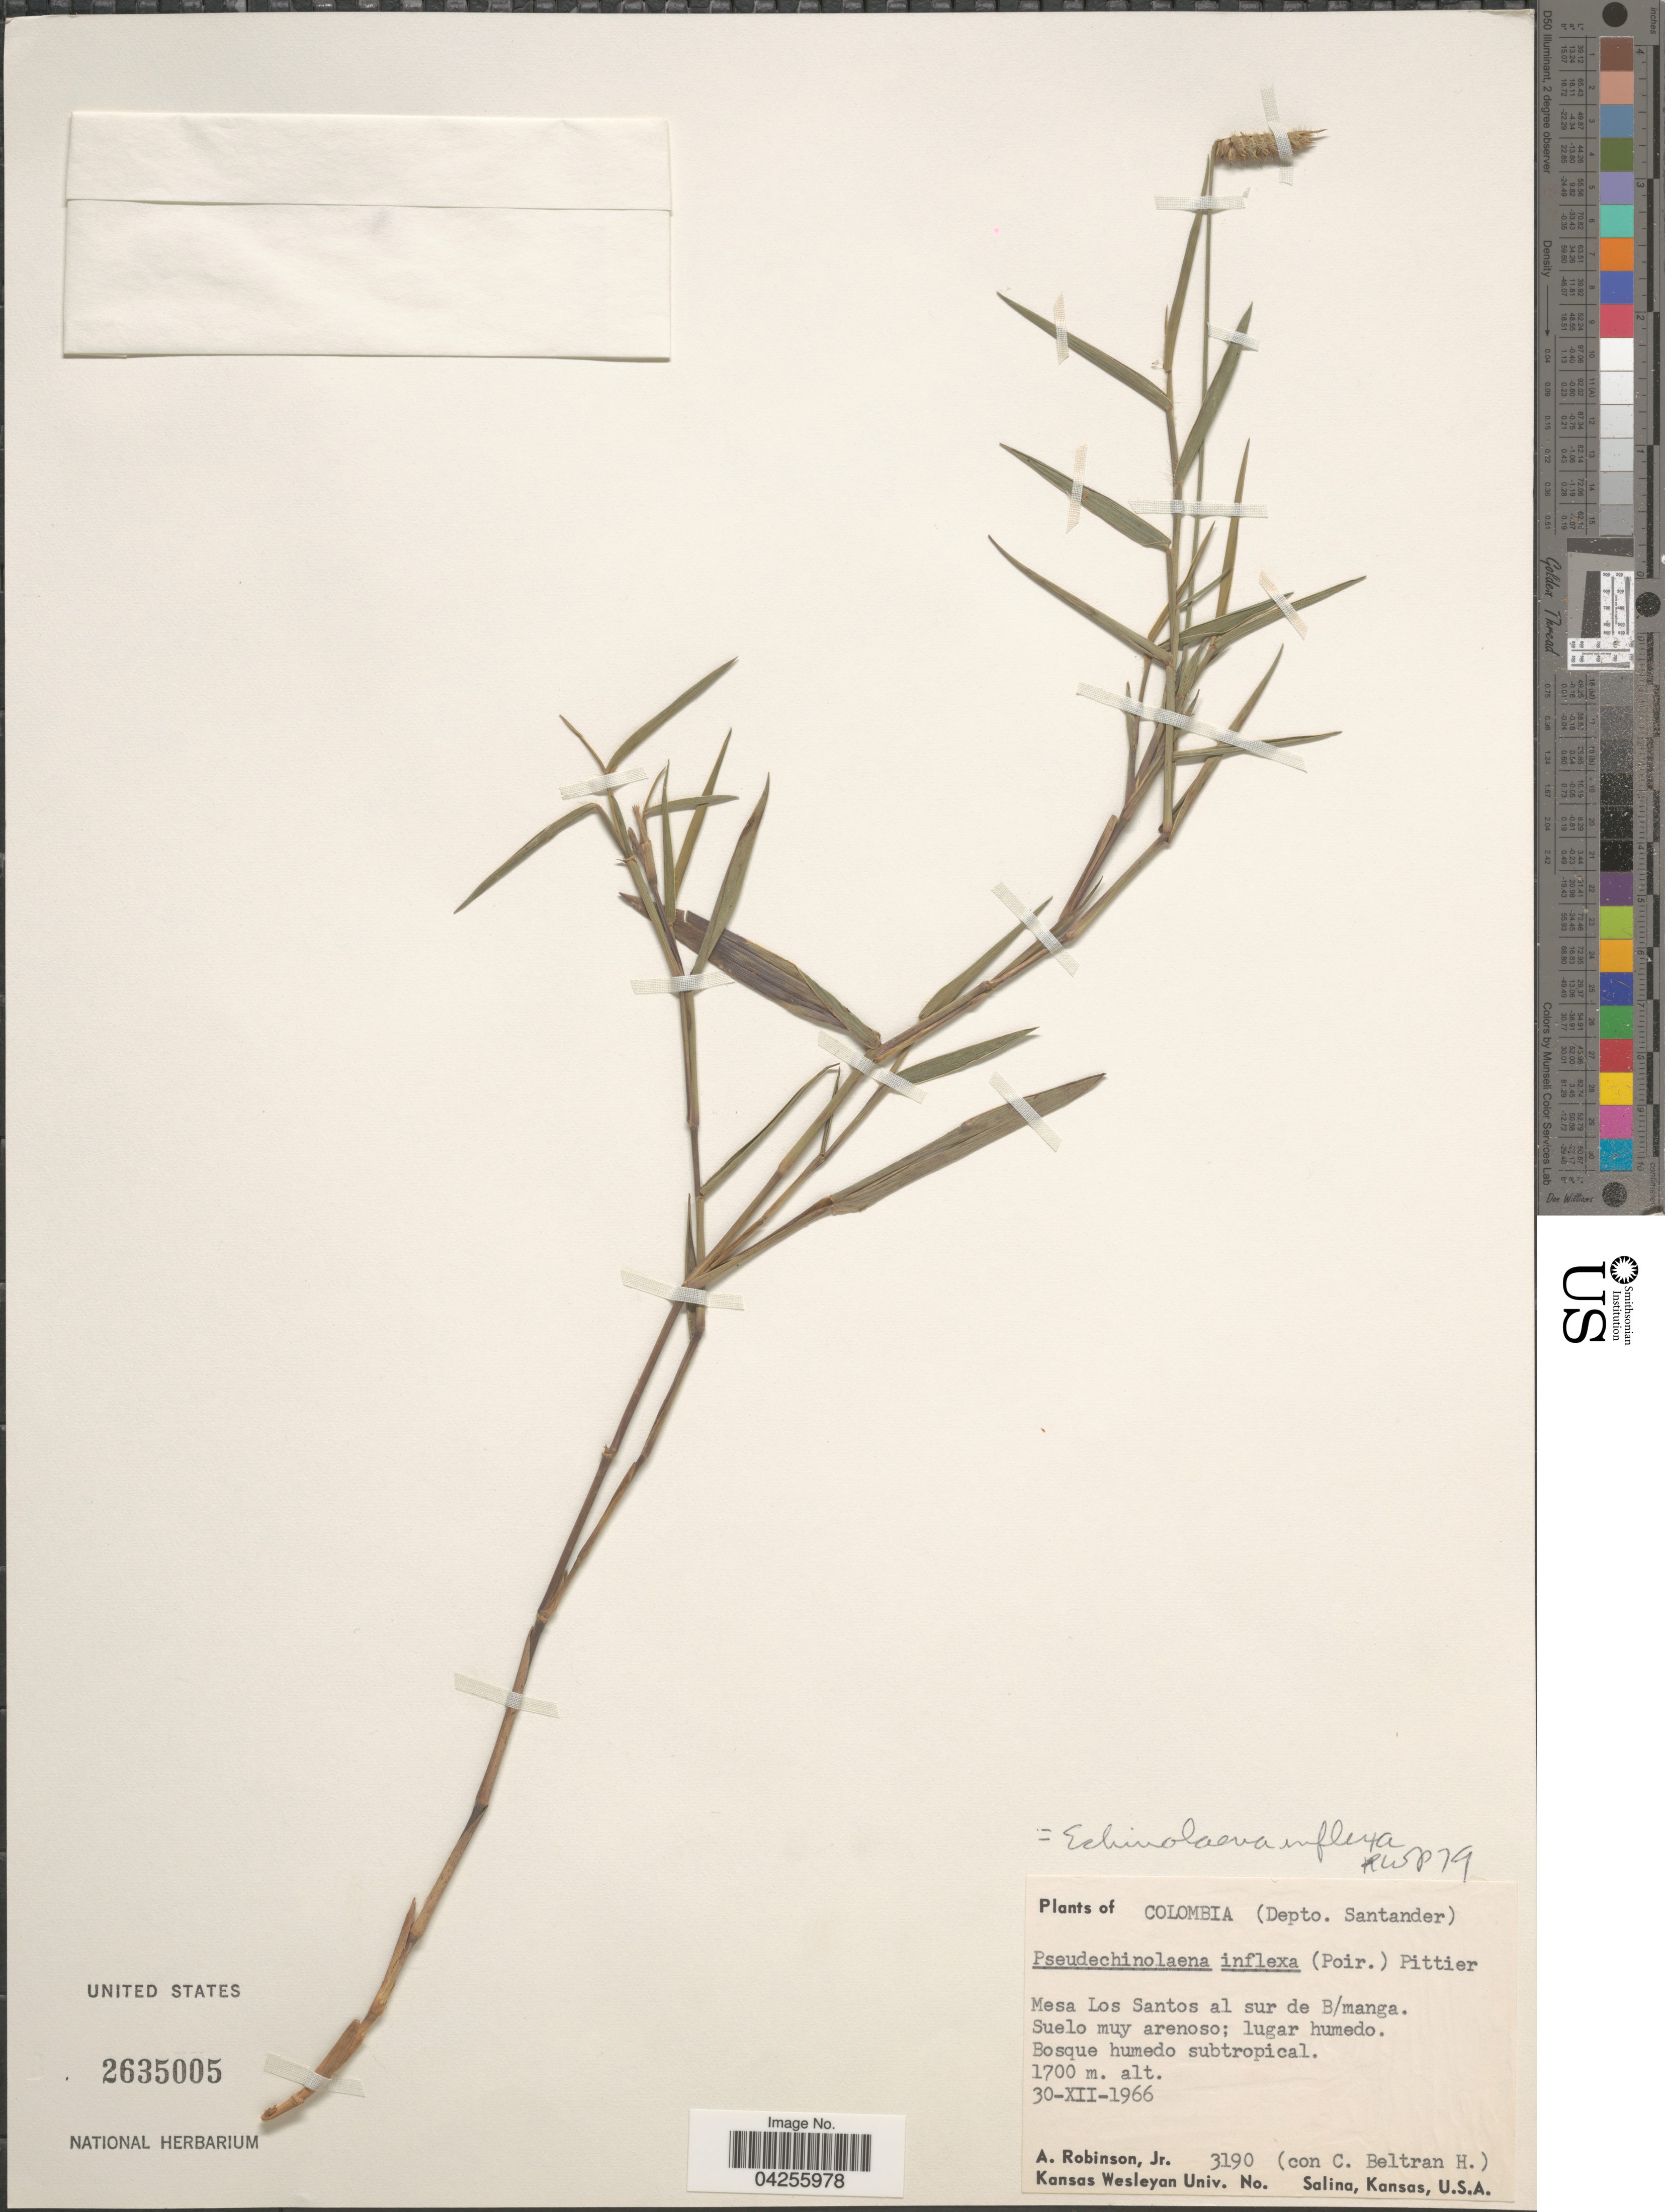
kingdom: Plantae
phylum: Tracheophyta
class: Liliopsida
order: Poales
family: Poaceae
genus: Echinolaena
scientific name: Echinolaena inflexa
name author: (Poir.) Chase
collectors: A. Robinson Jr. & C. Beltran H.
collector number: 3190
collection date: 1966-12-30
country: Colombia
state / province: Santander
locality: (Depto. Santander). Mesa Los Santos al sur de B/manga. Suelo muy arenoso; lugar humedo. Bosque humedo subtropical.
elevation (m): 1700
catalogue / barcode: US 2635005